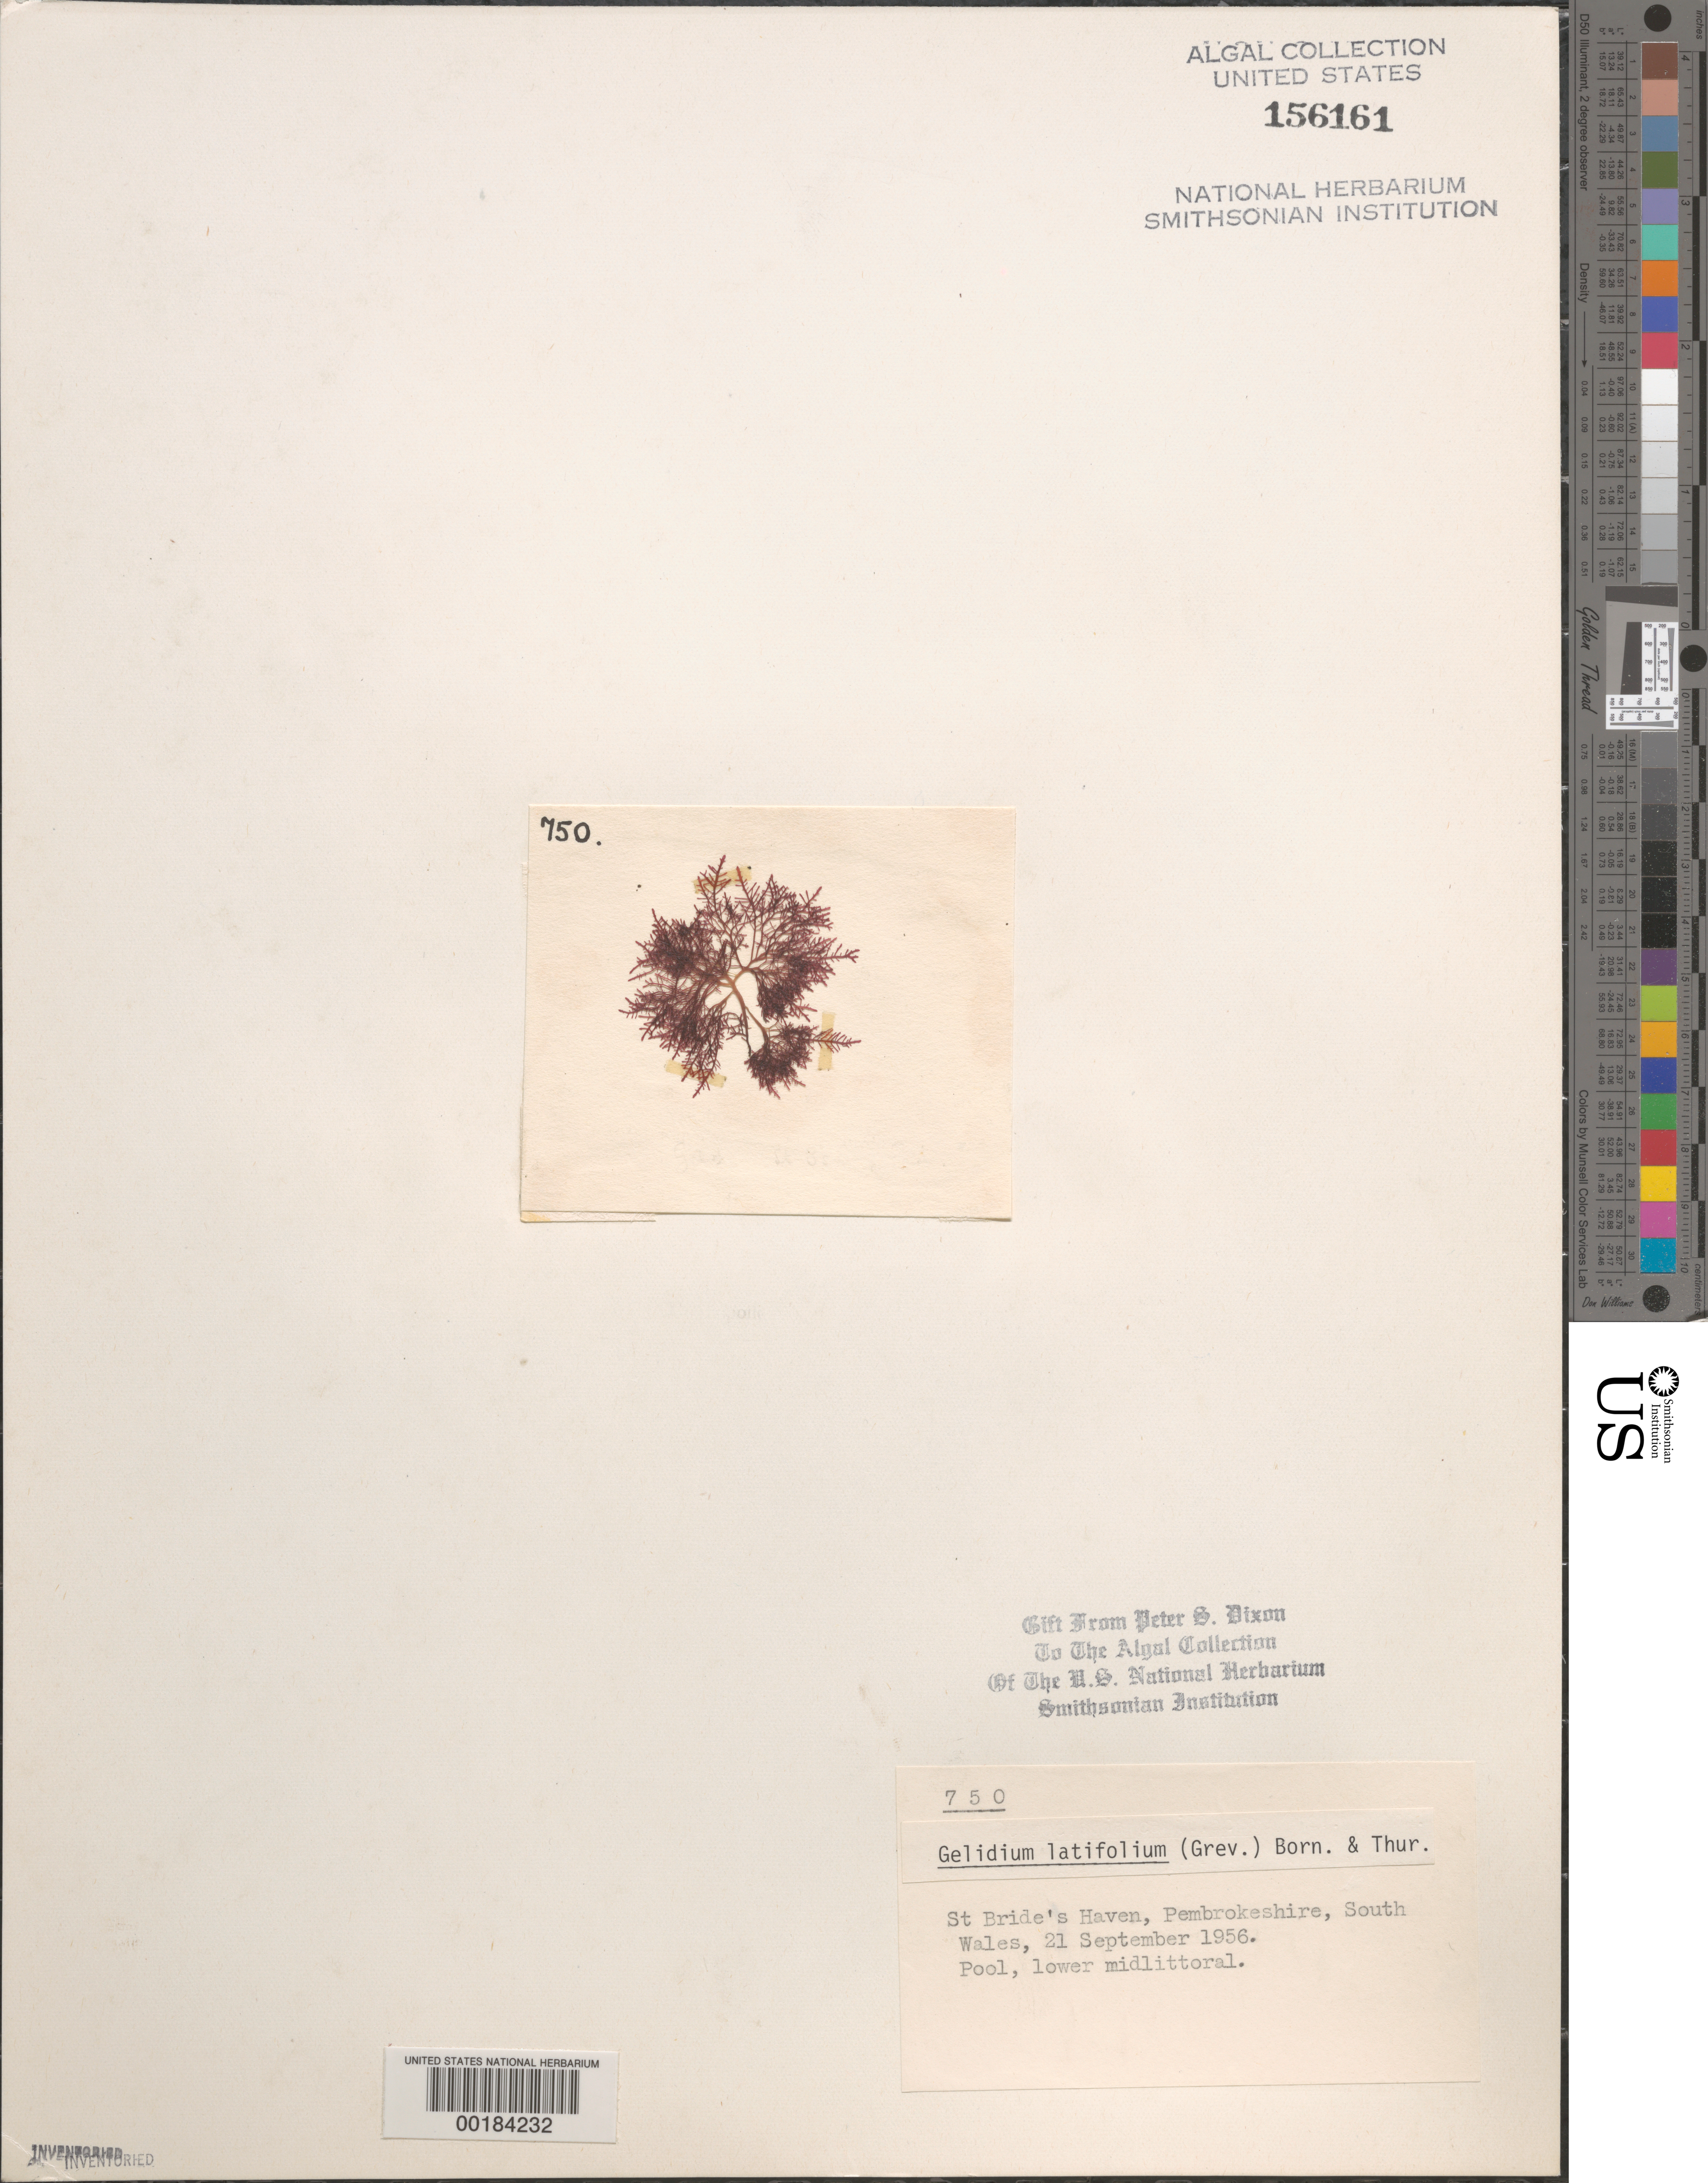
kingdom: Plantae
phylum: Rhodophyta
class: Florideophyceae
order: Gelidiales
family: Gelidiaceae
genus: Gelidium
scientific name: Gelidium spinosum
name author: (S.G. Gmel.) P.C. Silva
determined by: Algae name updating Project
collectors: P. S. Dixon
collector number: PSD 750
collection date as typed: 21 Sep 1956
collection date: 1956-09-21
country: United Kingdom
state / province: Wales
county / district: Dyfed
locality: St. Bride's Haven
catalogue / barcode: US 156161